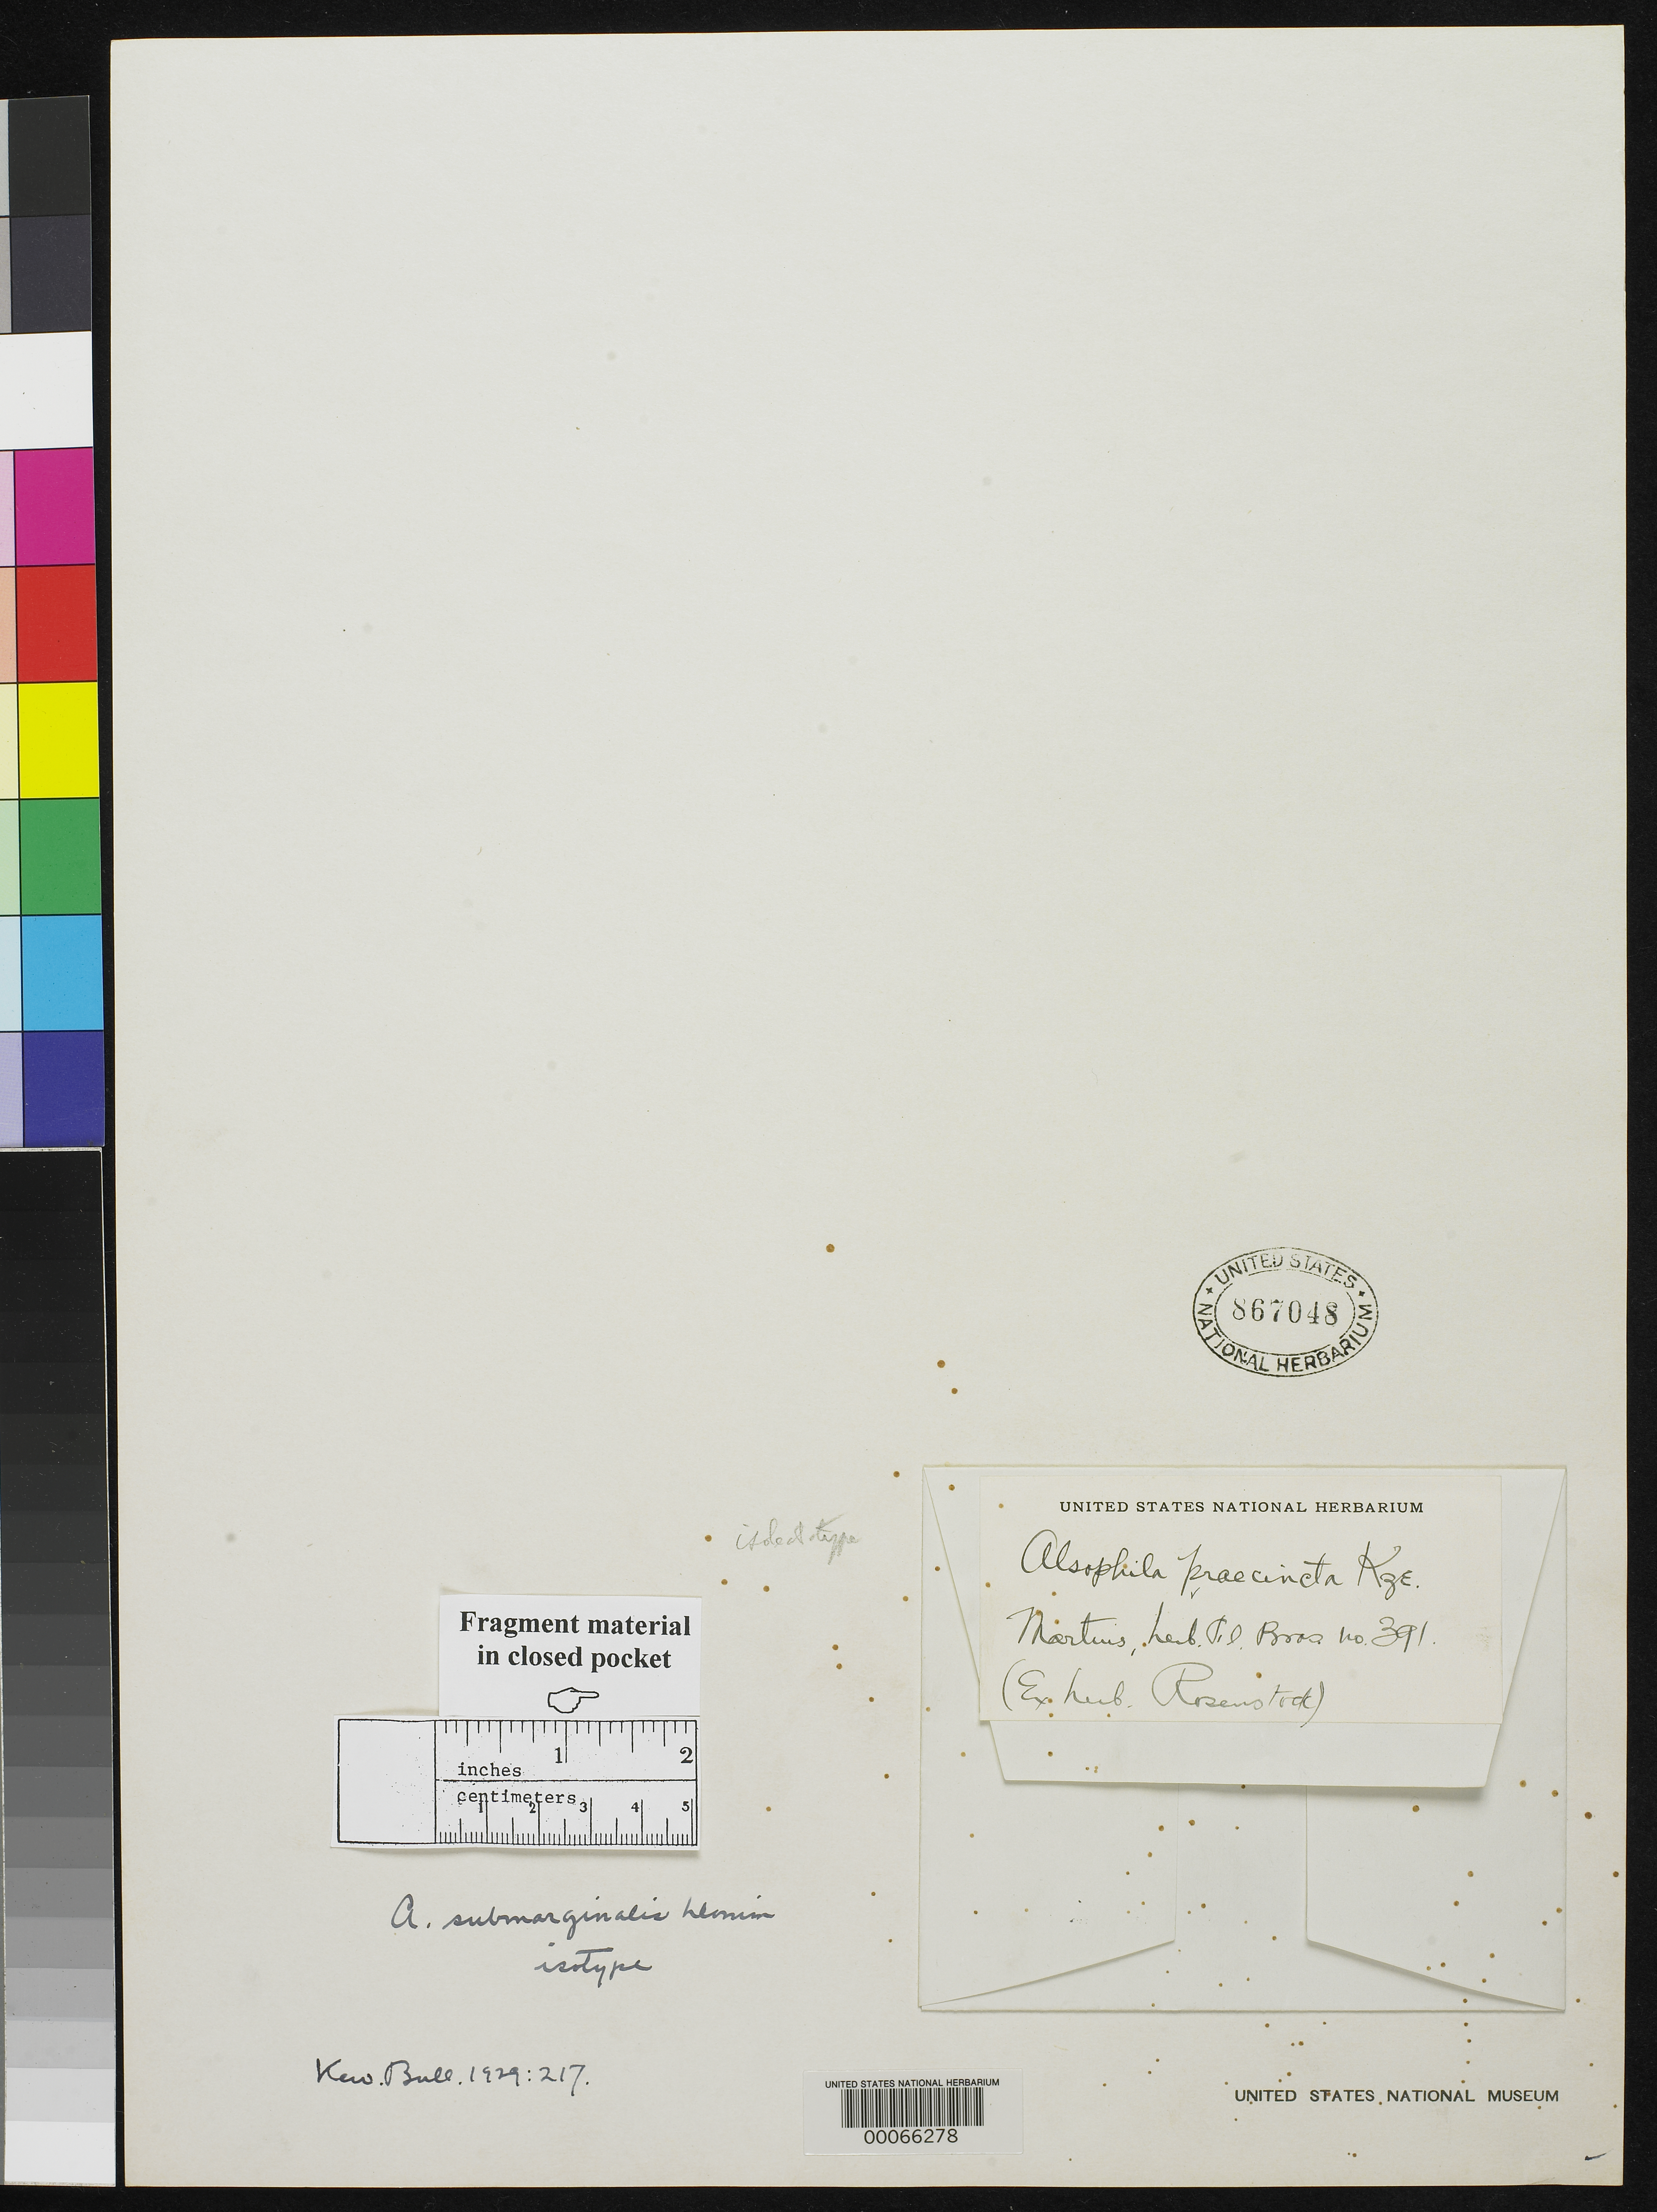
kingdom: Plantae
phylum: Tracheophyta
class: Polypodiopsida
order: Cyatheales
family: Cyatheaceae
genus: Alsophila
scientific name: Alsophila submarginalis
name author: Domin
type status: Type Collection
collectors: C. F. Martius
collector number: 391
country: Brazil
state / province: Minas Gerais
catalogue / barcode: US 867048